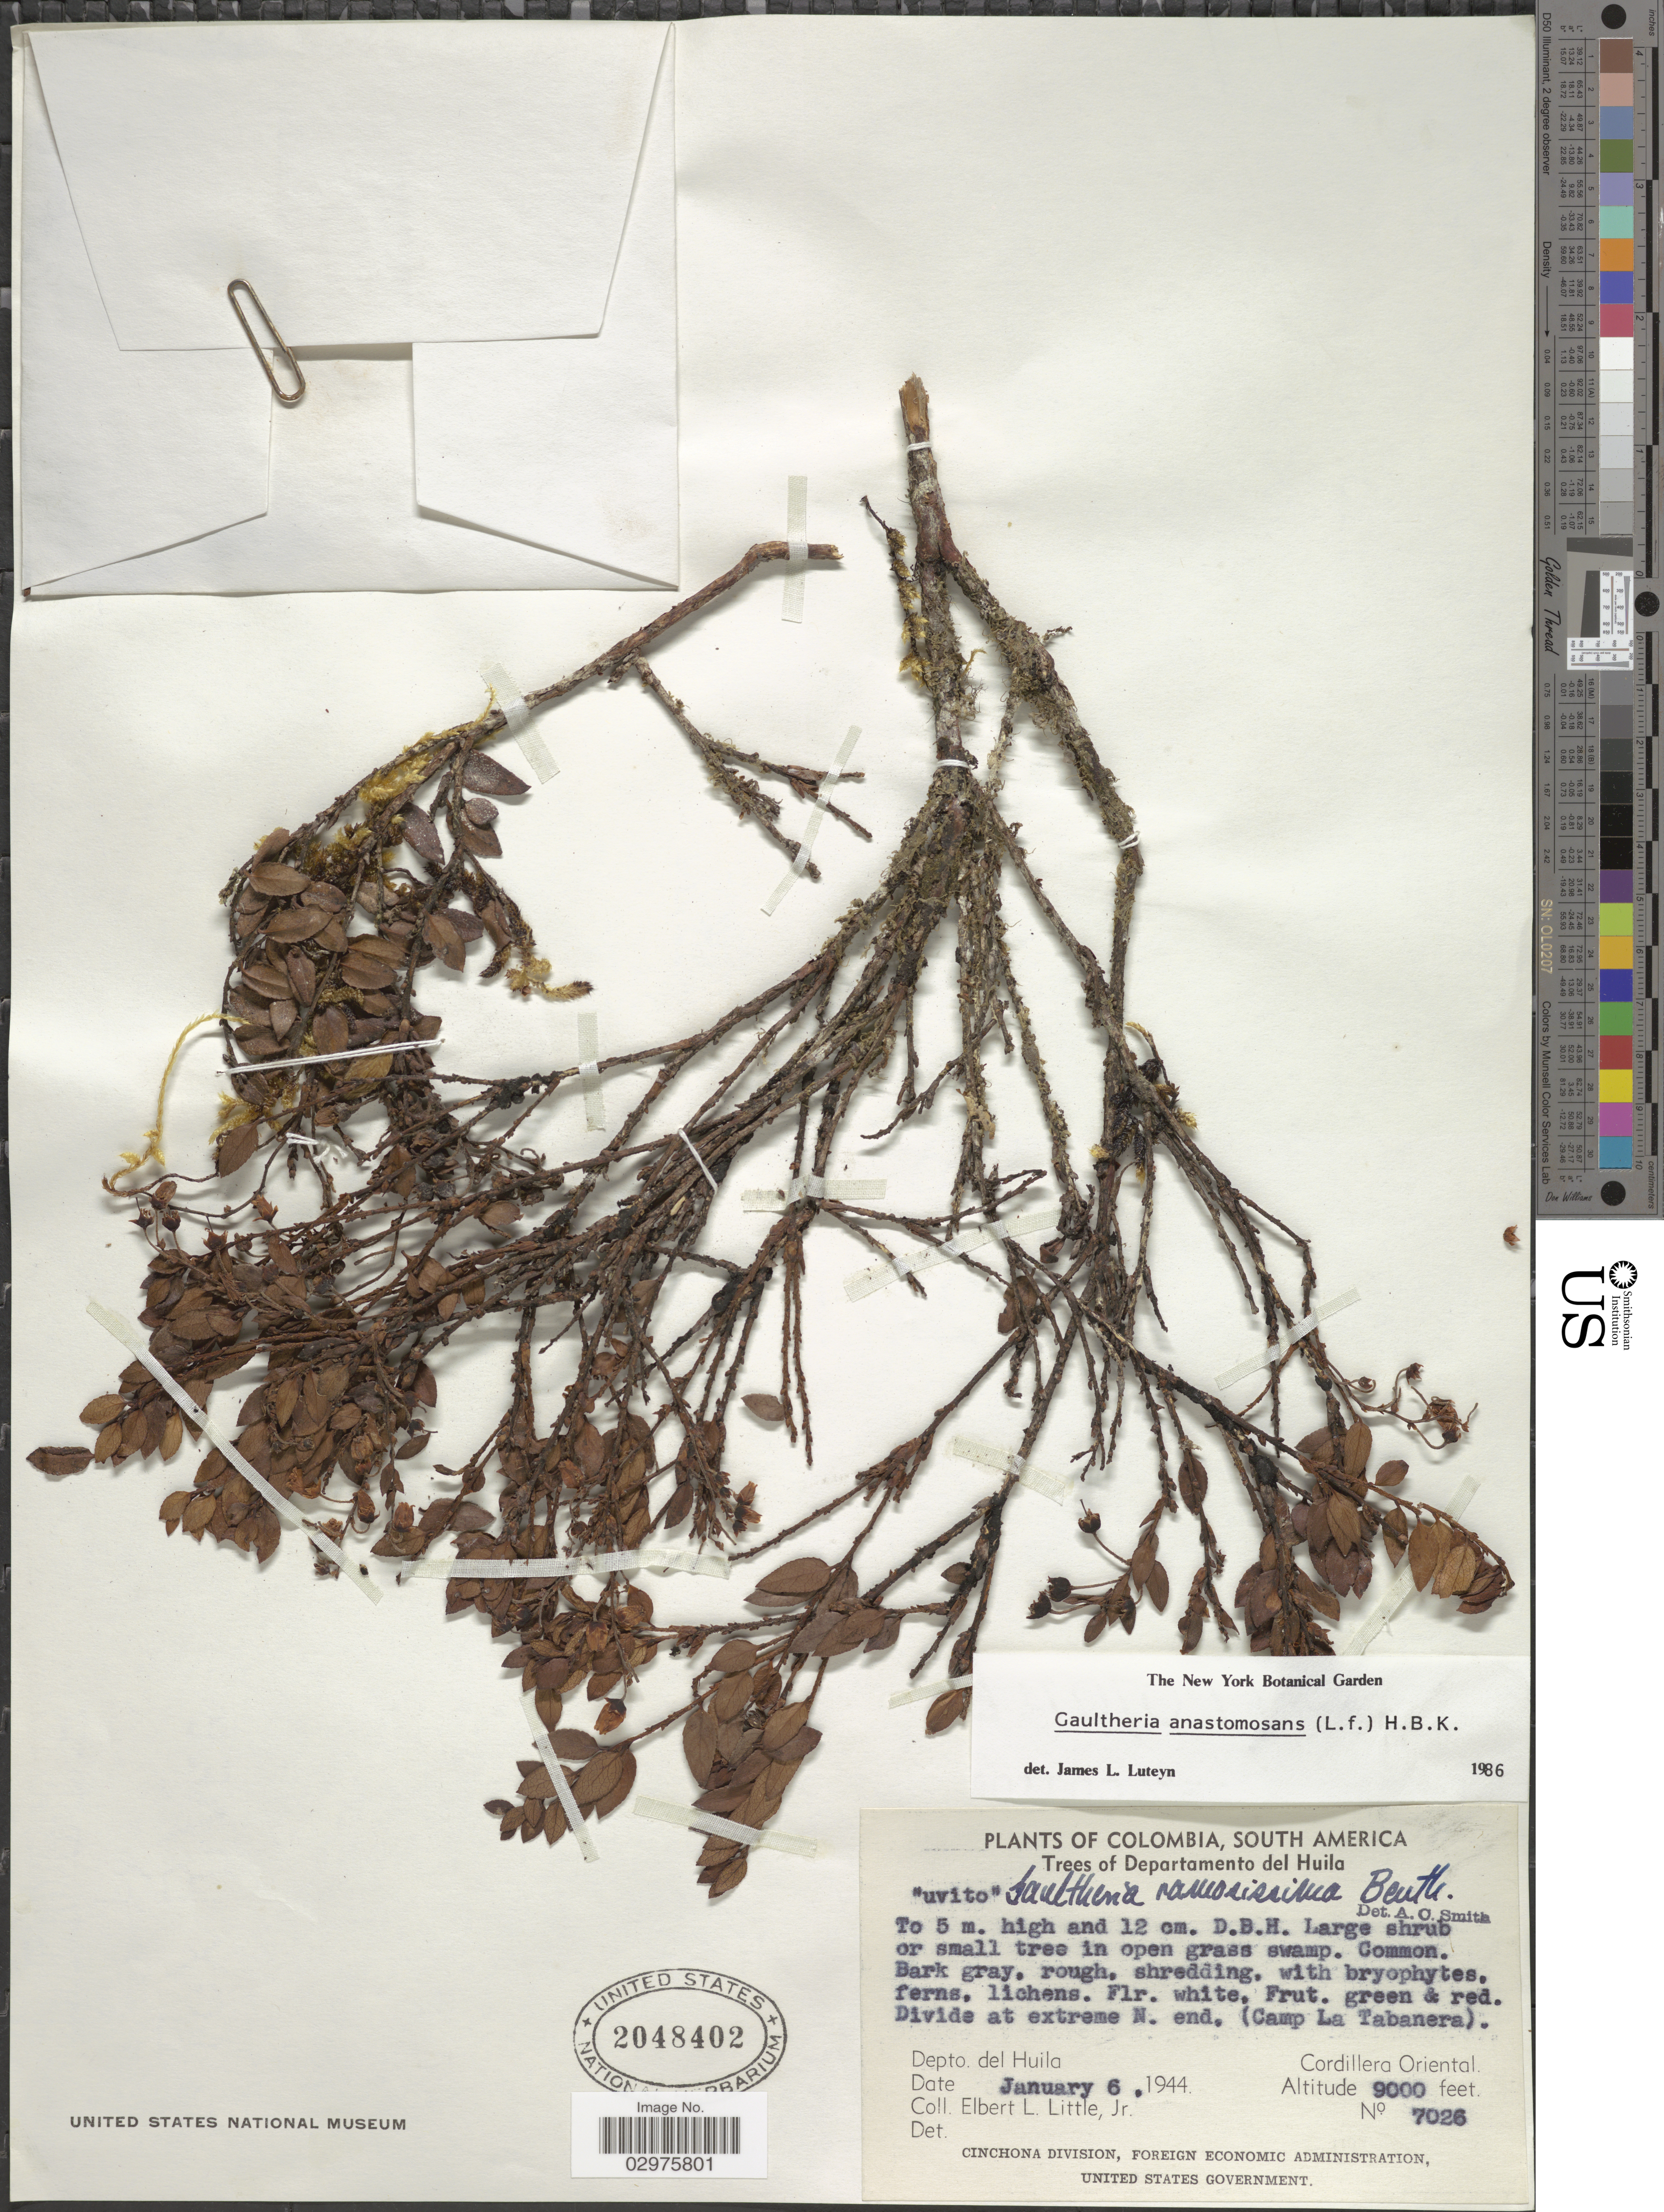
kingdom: Plantae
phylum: Tracheophyta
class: Magnoliopsida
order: Ericales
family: Ericaceae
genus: Gaultheria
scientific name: Gaultheria anastomosans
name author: (L. f.) Kunth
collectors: E. L. Little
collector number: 7026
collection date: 1944-01-06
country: Colombia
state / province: Huila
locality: Departamento del Huila. Divide at extreme N. end. (Camp La Tabanera). Cordillera Oriental.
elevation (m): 2743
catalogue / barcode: US 2048402